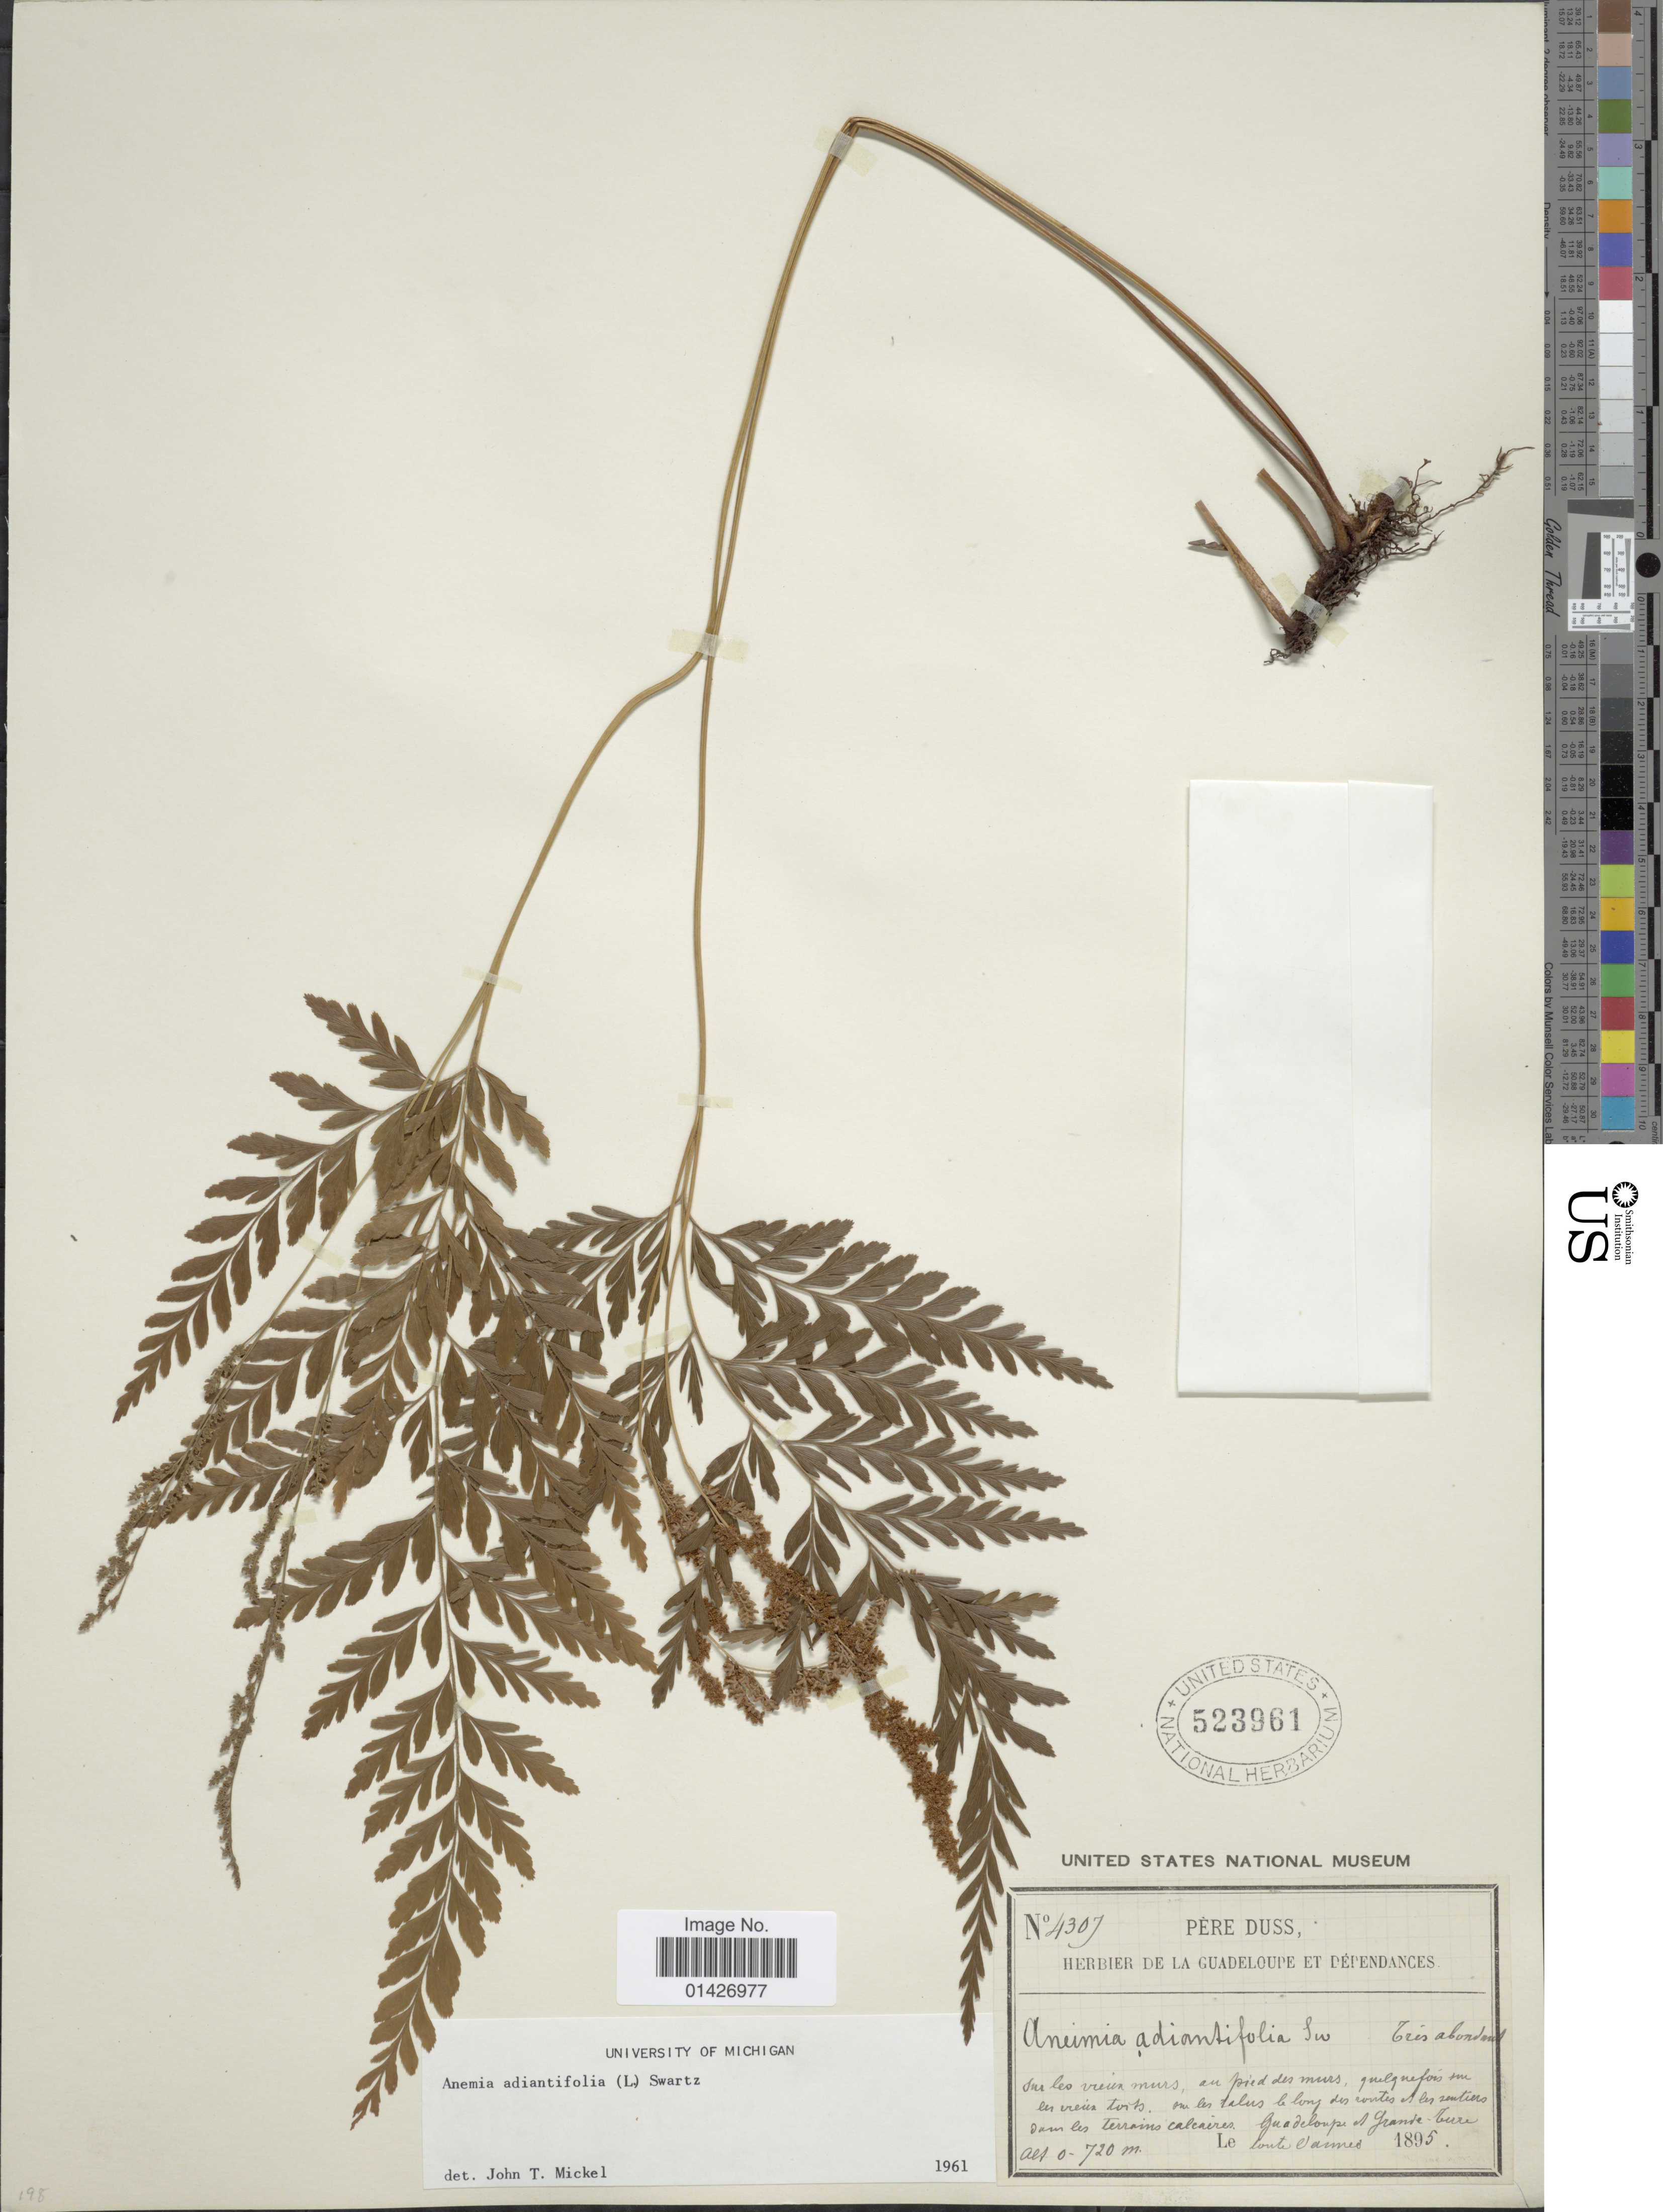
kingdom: Plantae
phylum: Tracheophyta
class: Polypodiopsida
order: Schizaeales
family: Anemiaceae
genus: Anemia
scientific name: Anemia adiantifolia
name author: (L.) Sw.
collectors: Père Duss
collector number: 4307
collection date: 1895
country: Guadeloupe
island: Leeward Is.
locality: Sur les vieux murs, au pied des murs, quelquefois sur les vieux toits. Sur les talus le long des rurtes el les sentiers dans les terrains calcaires, Guadeloupe et Grande-Terre.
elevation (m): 720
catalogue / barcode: US 523961